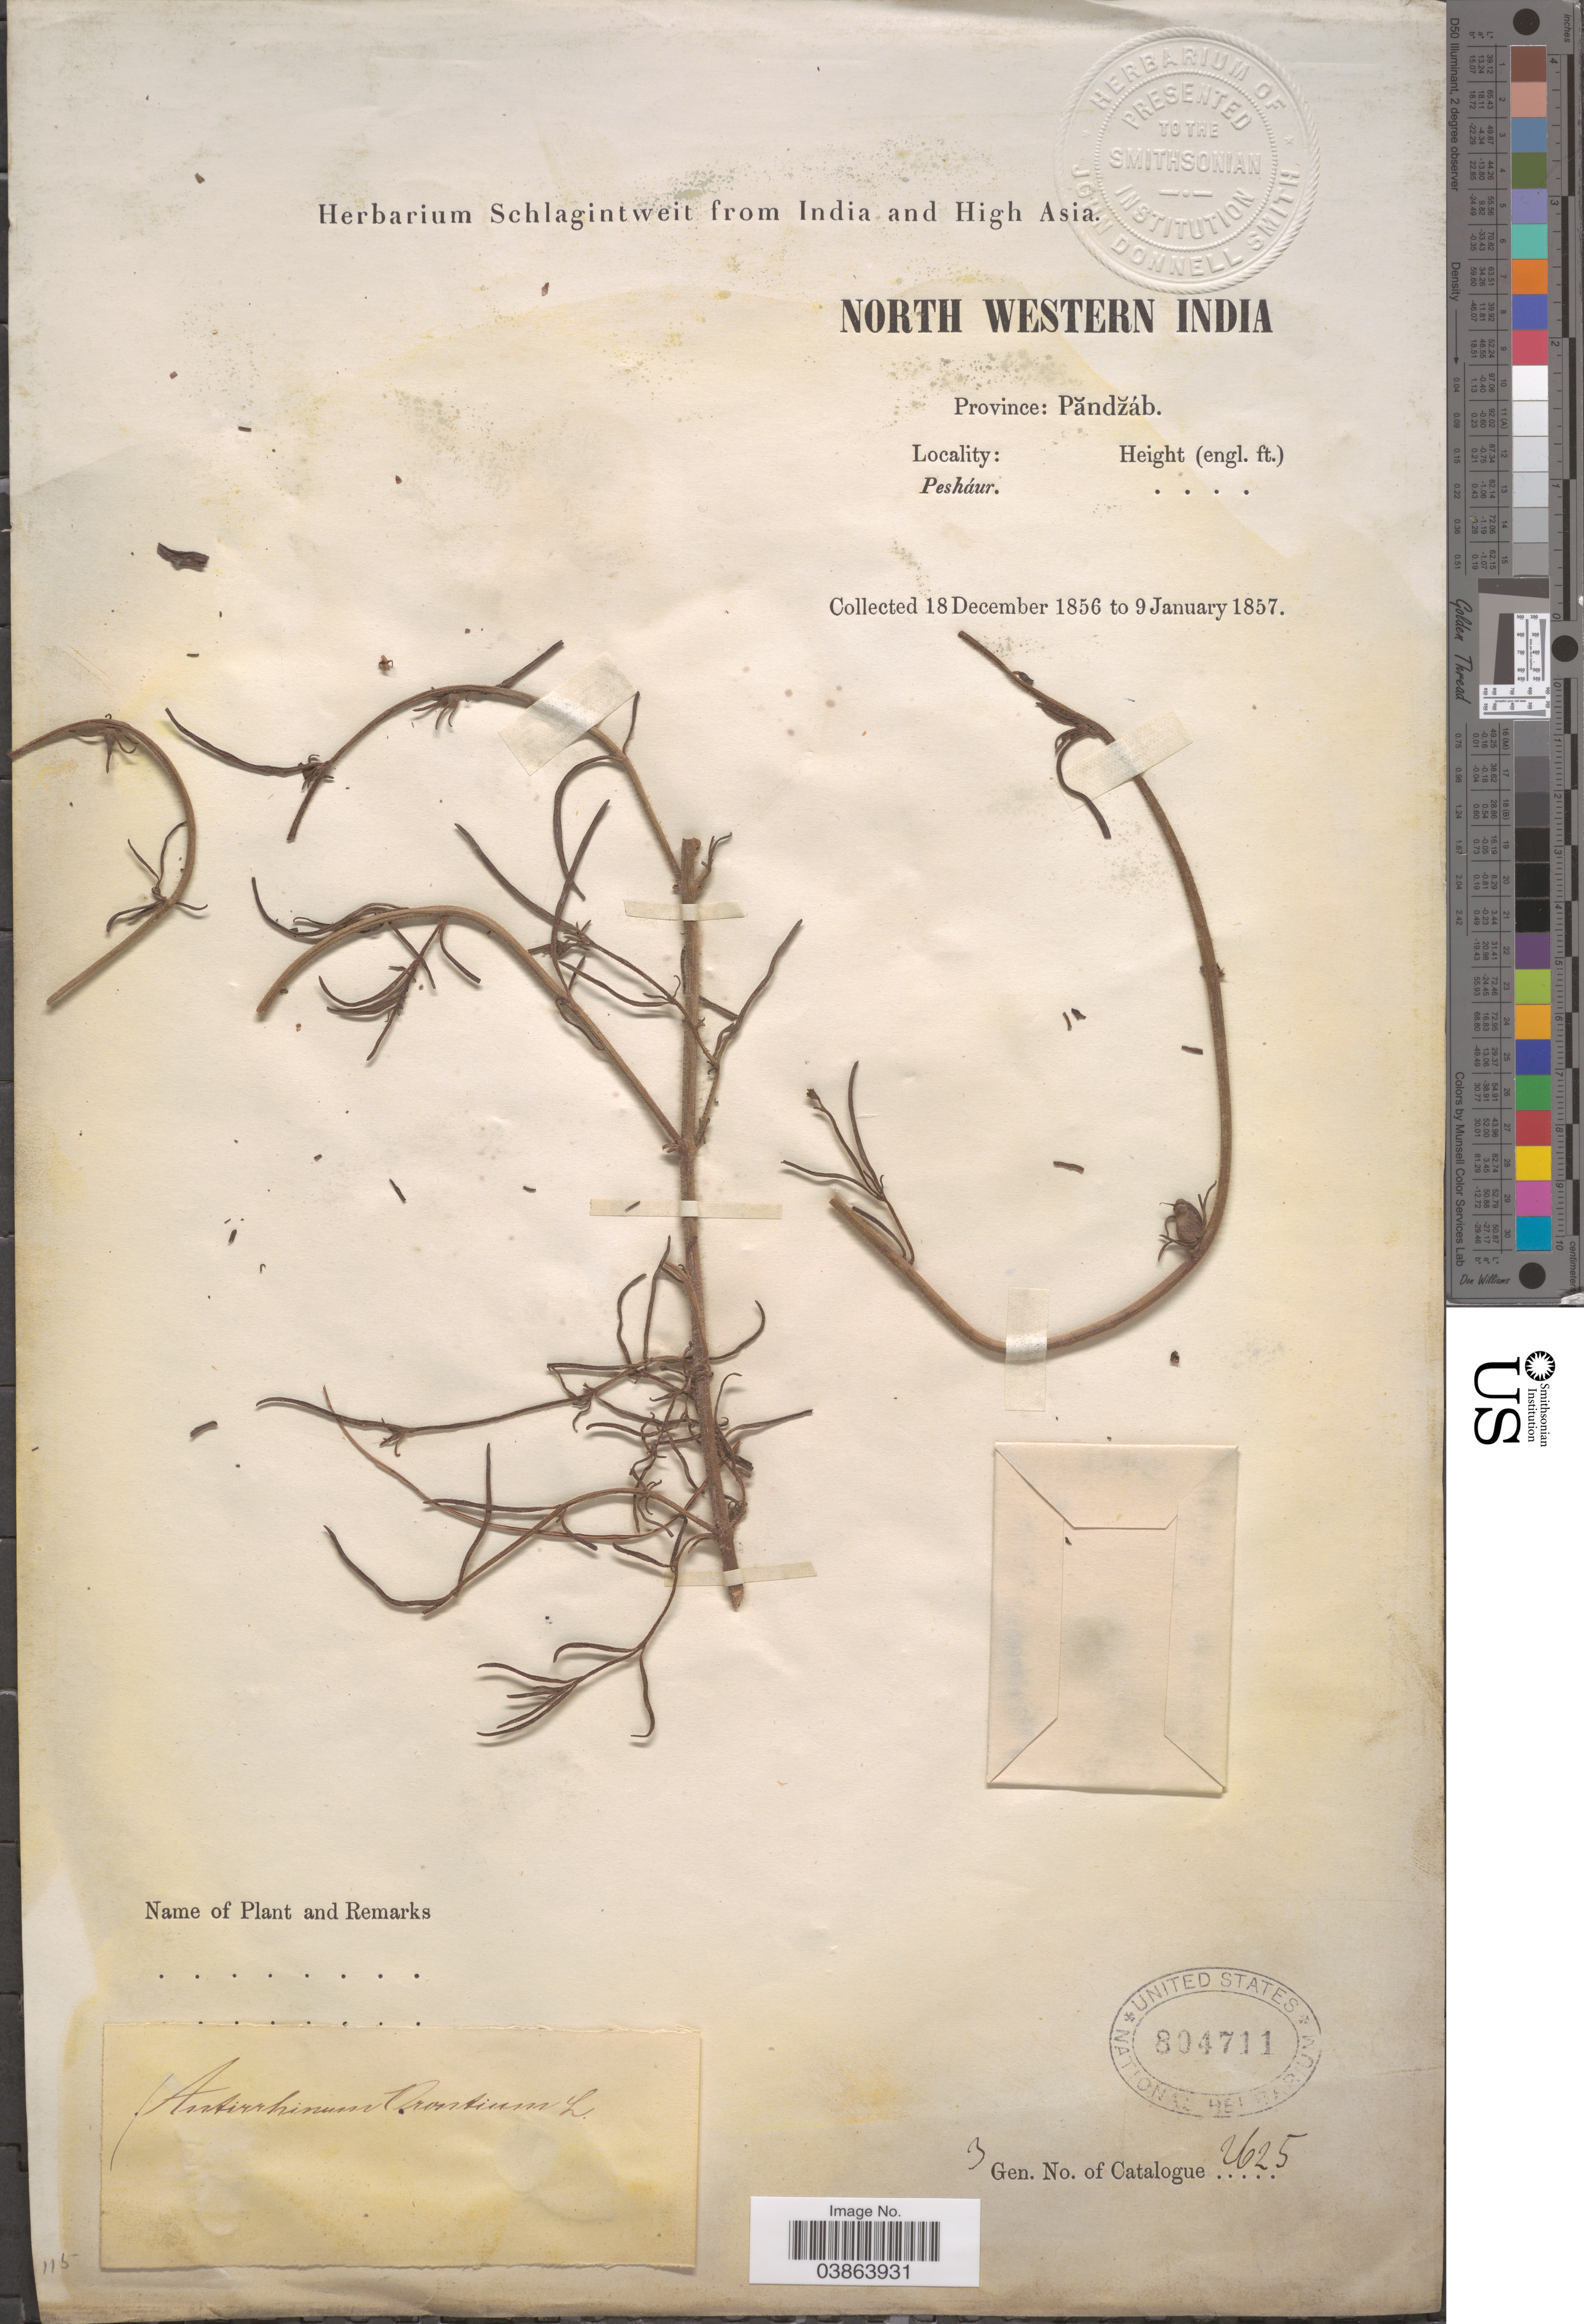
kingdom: Plantae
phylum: Tracheophyta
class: Magnoliopsida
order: Lamiales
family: Plantaginaceae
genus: Antirrhinum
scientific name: Antirrhinum orontium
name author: L.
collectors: ex herb. Schlagintweit from India and High Asia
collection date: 1856-12-18/1857-01-09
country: India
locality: North Western India. Province: Păndžáb. Pesháur.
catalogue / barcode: US 804711